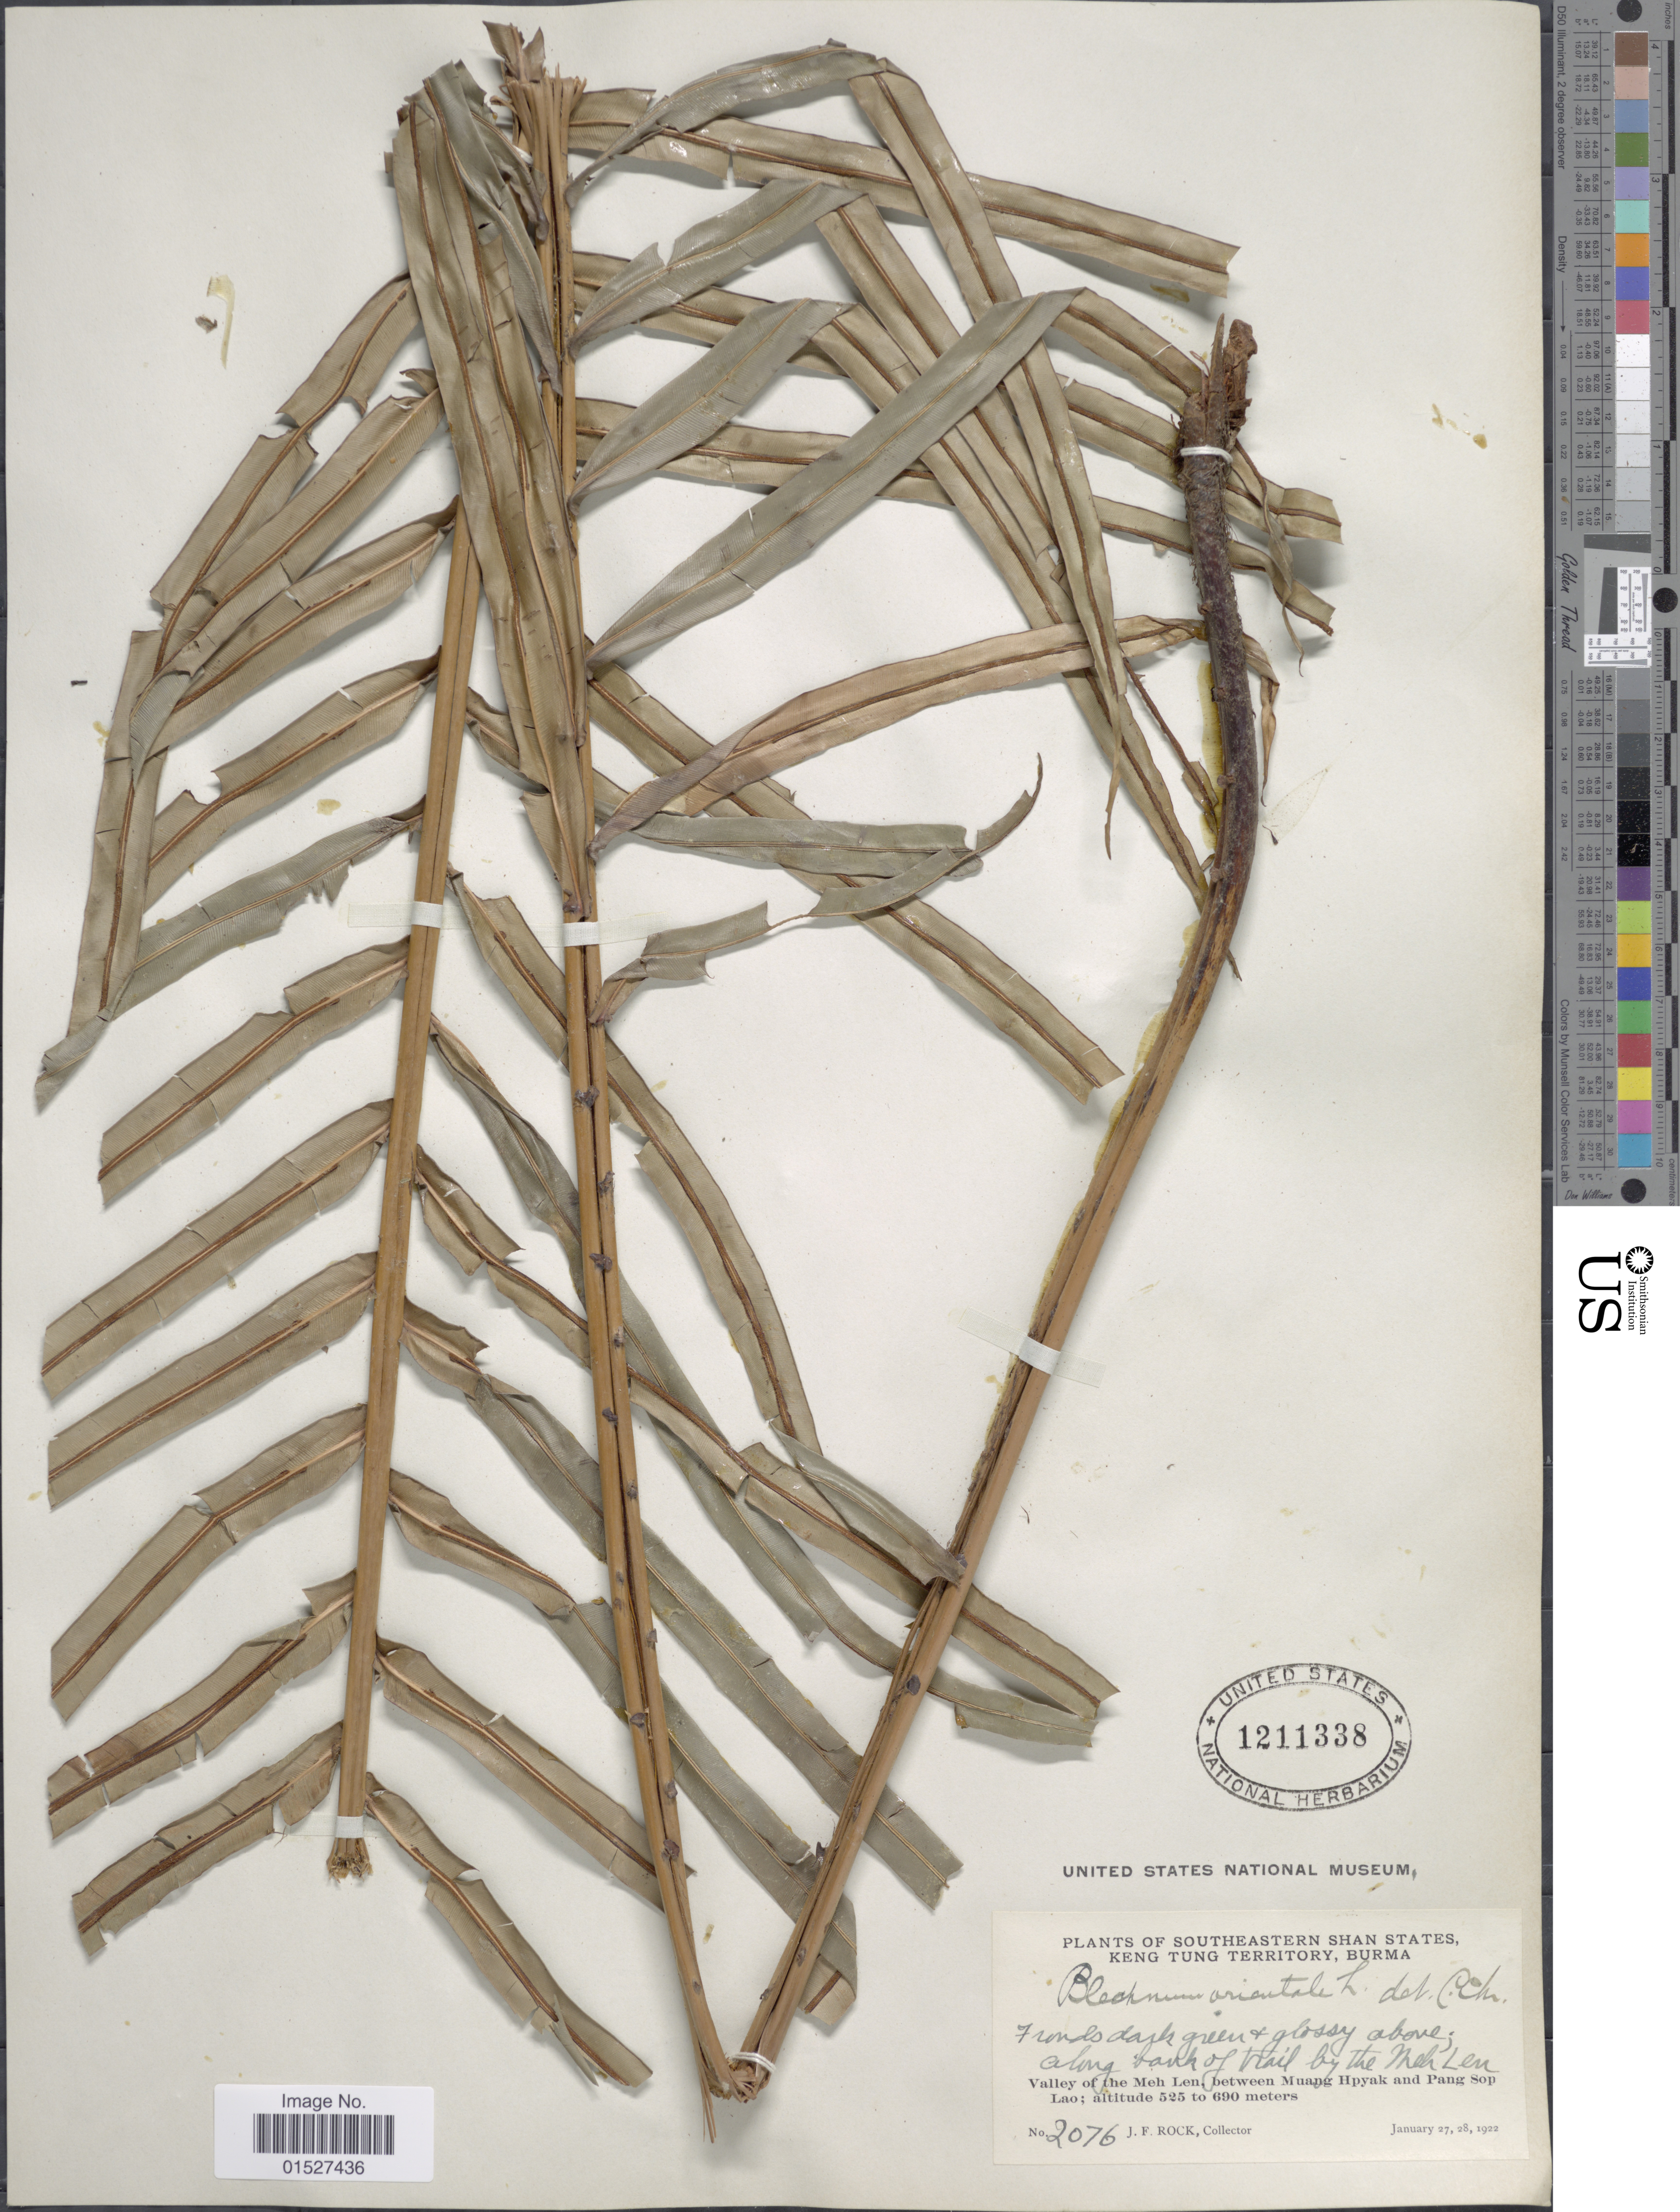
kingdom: Plantae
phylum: Tracheophyta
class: Polypodiopsida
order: Polypodiales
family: Blechnaceae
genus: Blechnum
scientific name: Blechnum orientale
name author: L.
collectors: J. Rock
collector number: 2076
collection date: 1922-01-27/1922-01-28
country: Myanmar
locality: Southeastern Shan States, Keng Tung Territory, Burma. Along bank of trail by the Meh Len. Valley of the Meh Len, between Muang Hpyak and Pang Sop Lao.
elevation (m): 525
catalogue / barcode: US 1211338